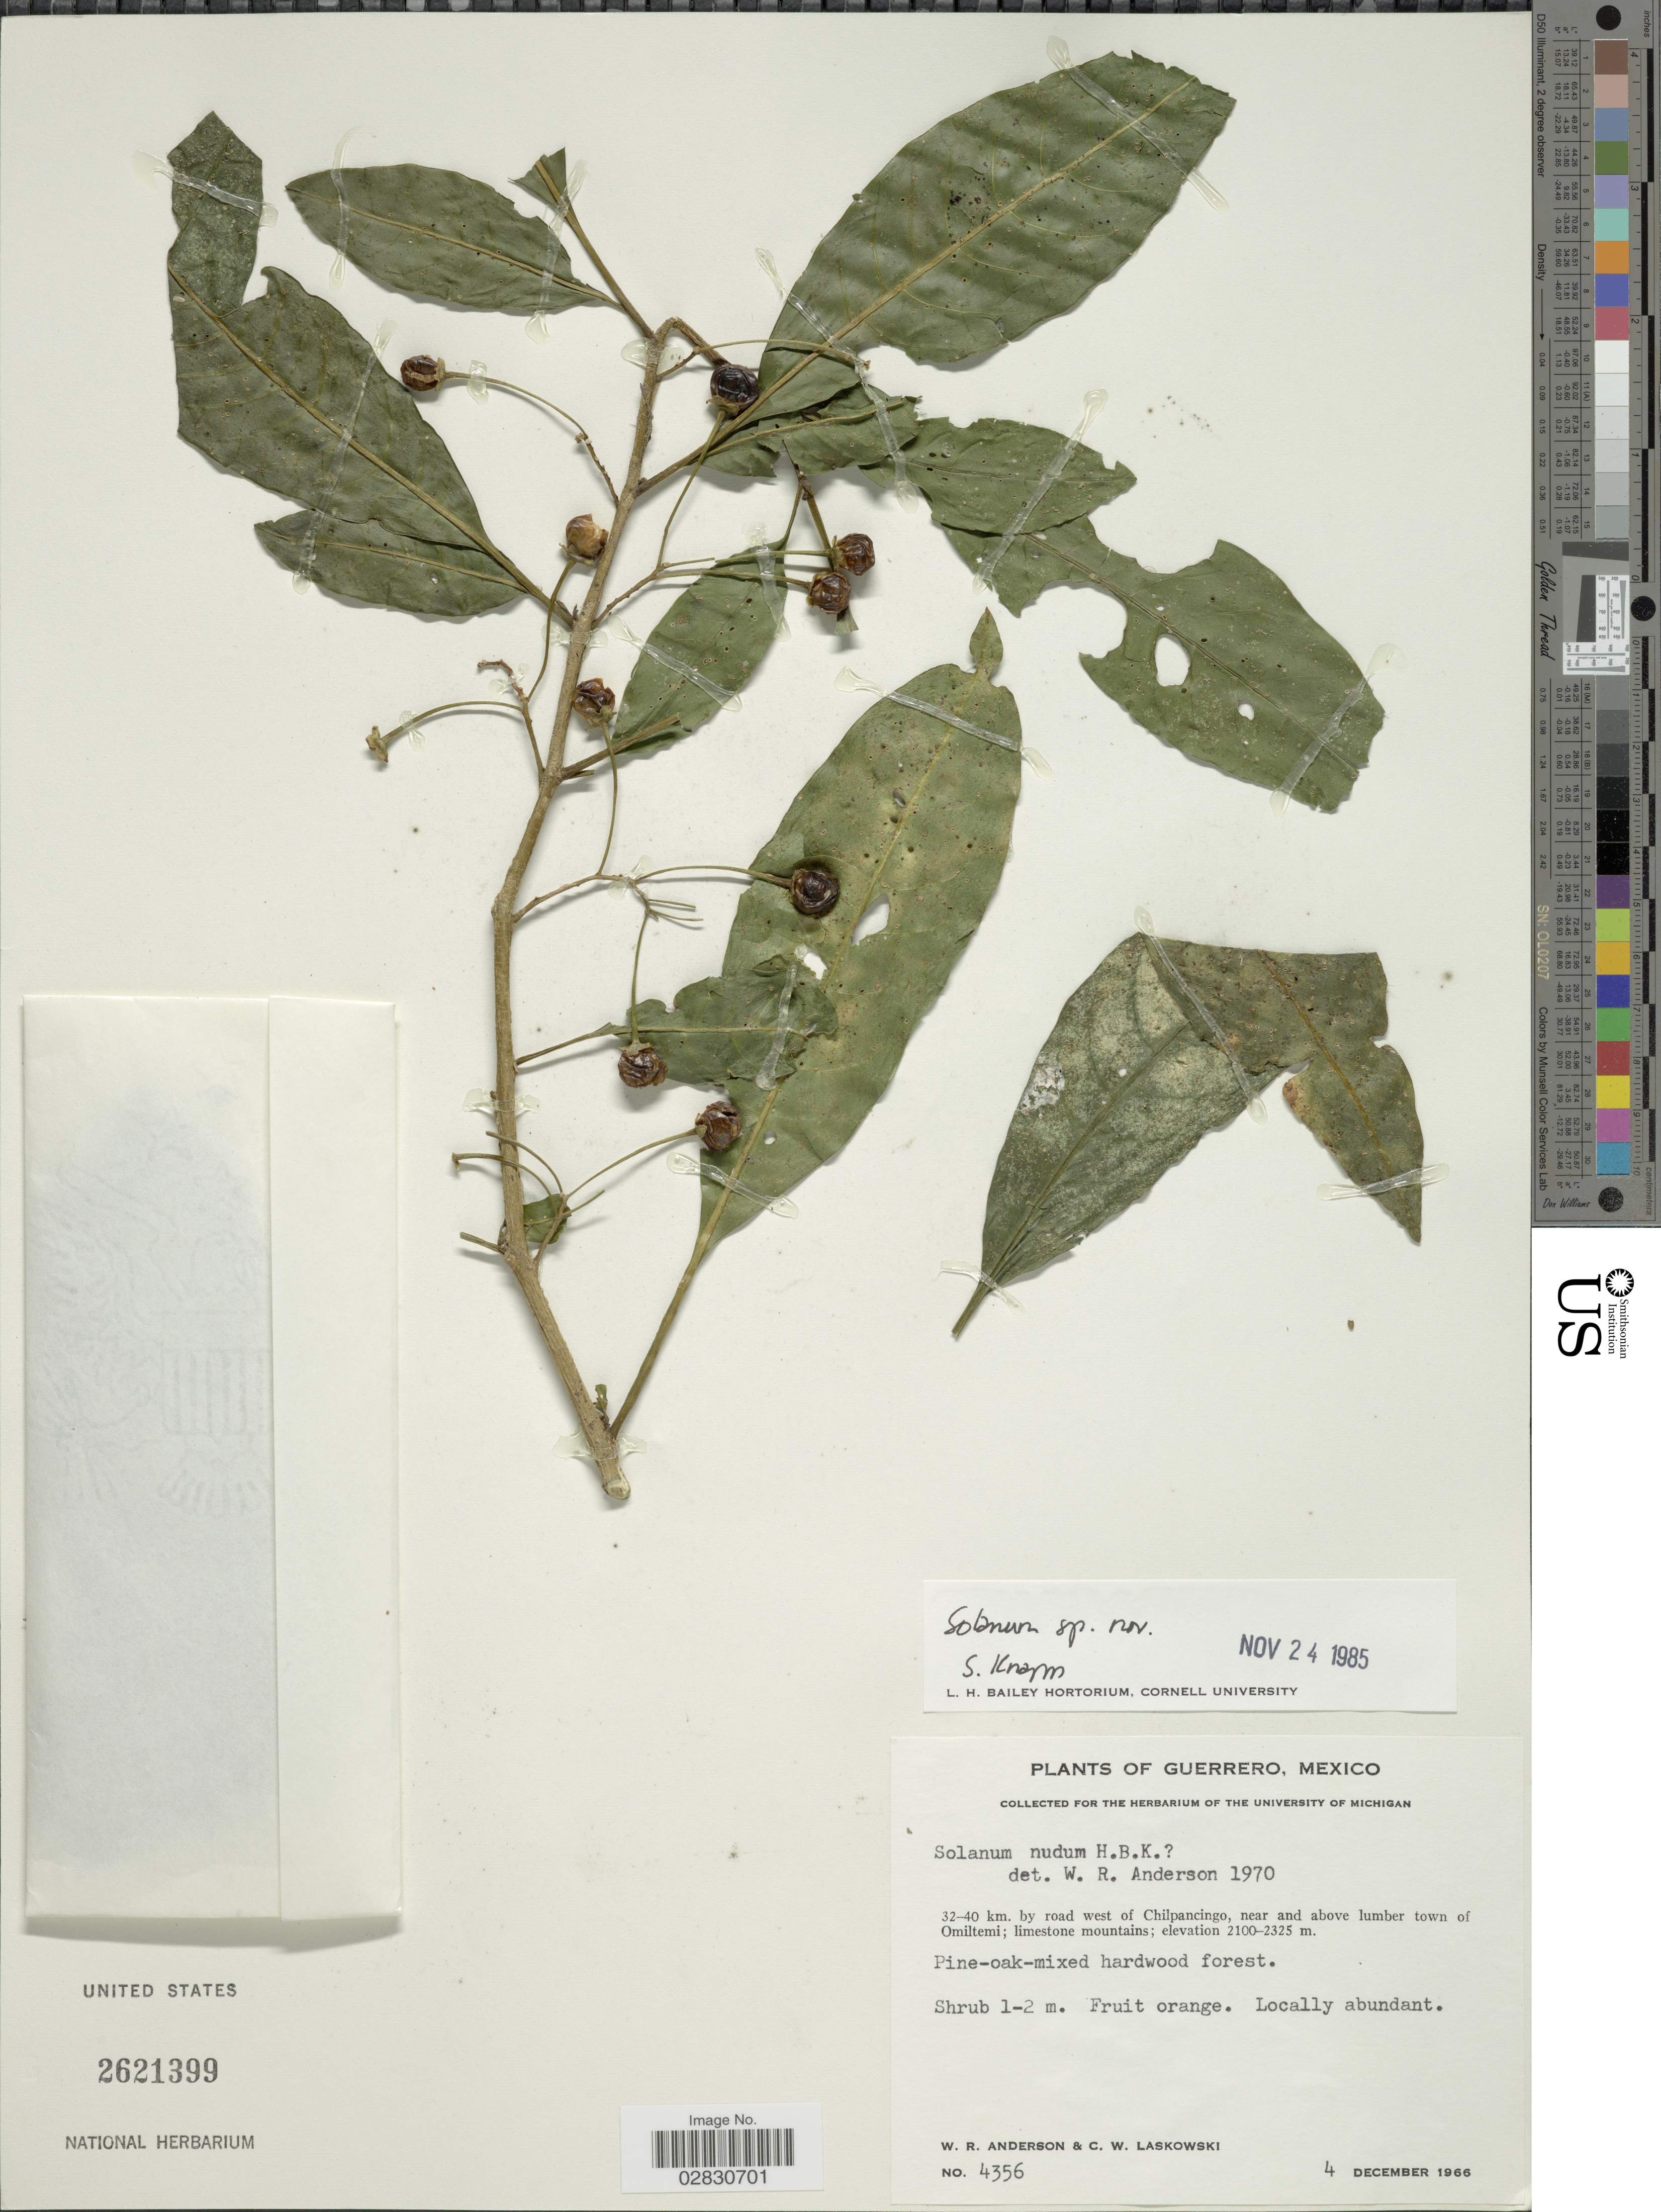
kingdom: Plantae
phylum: Tracheophyta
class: Magnoliopsida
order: Solanales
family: Solanaceae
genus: Solanum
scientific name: Solanum sp.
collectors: W. Anderson & C. Laskowski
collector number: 4356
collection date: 1966-12-04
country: Mexico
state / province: Guerrero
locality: Guerrero, Mexico, 32-40 km. by road west of Chilpancingo, near and above lumber town of Omiltemi.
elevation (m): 2100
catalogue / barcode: US 2621399